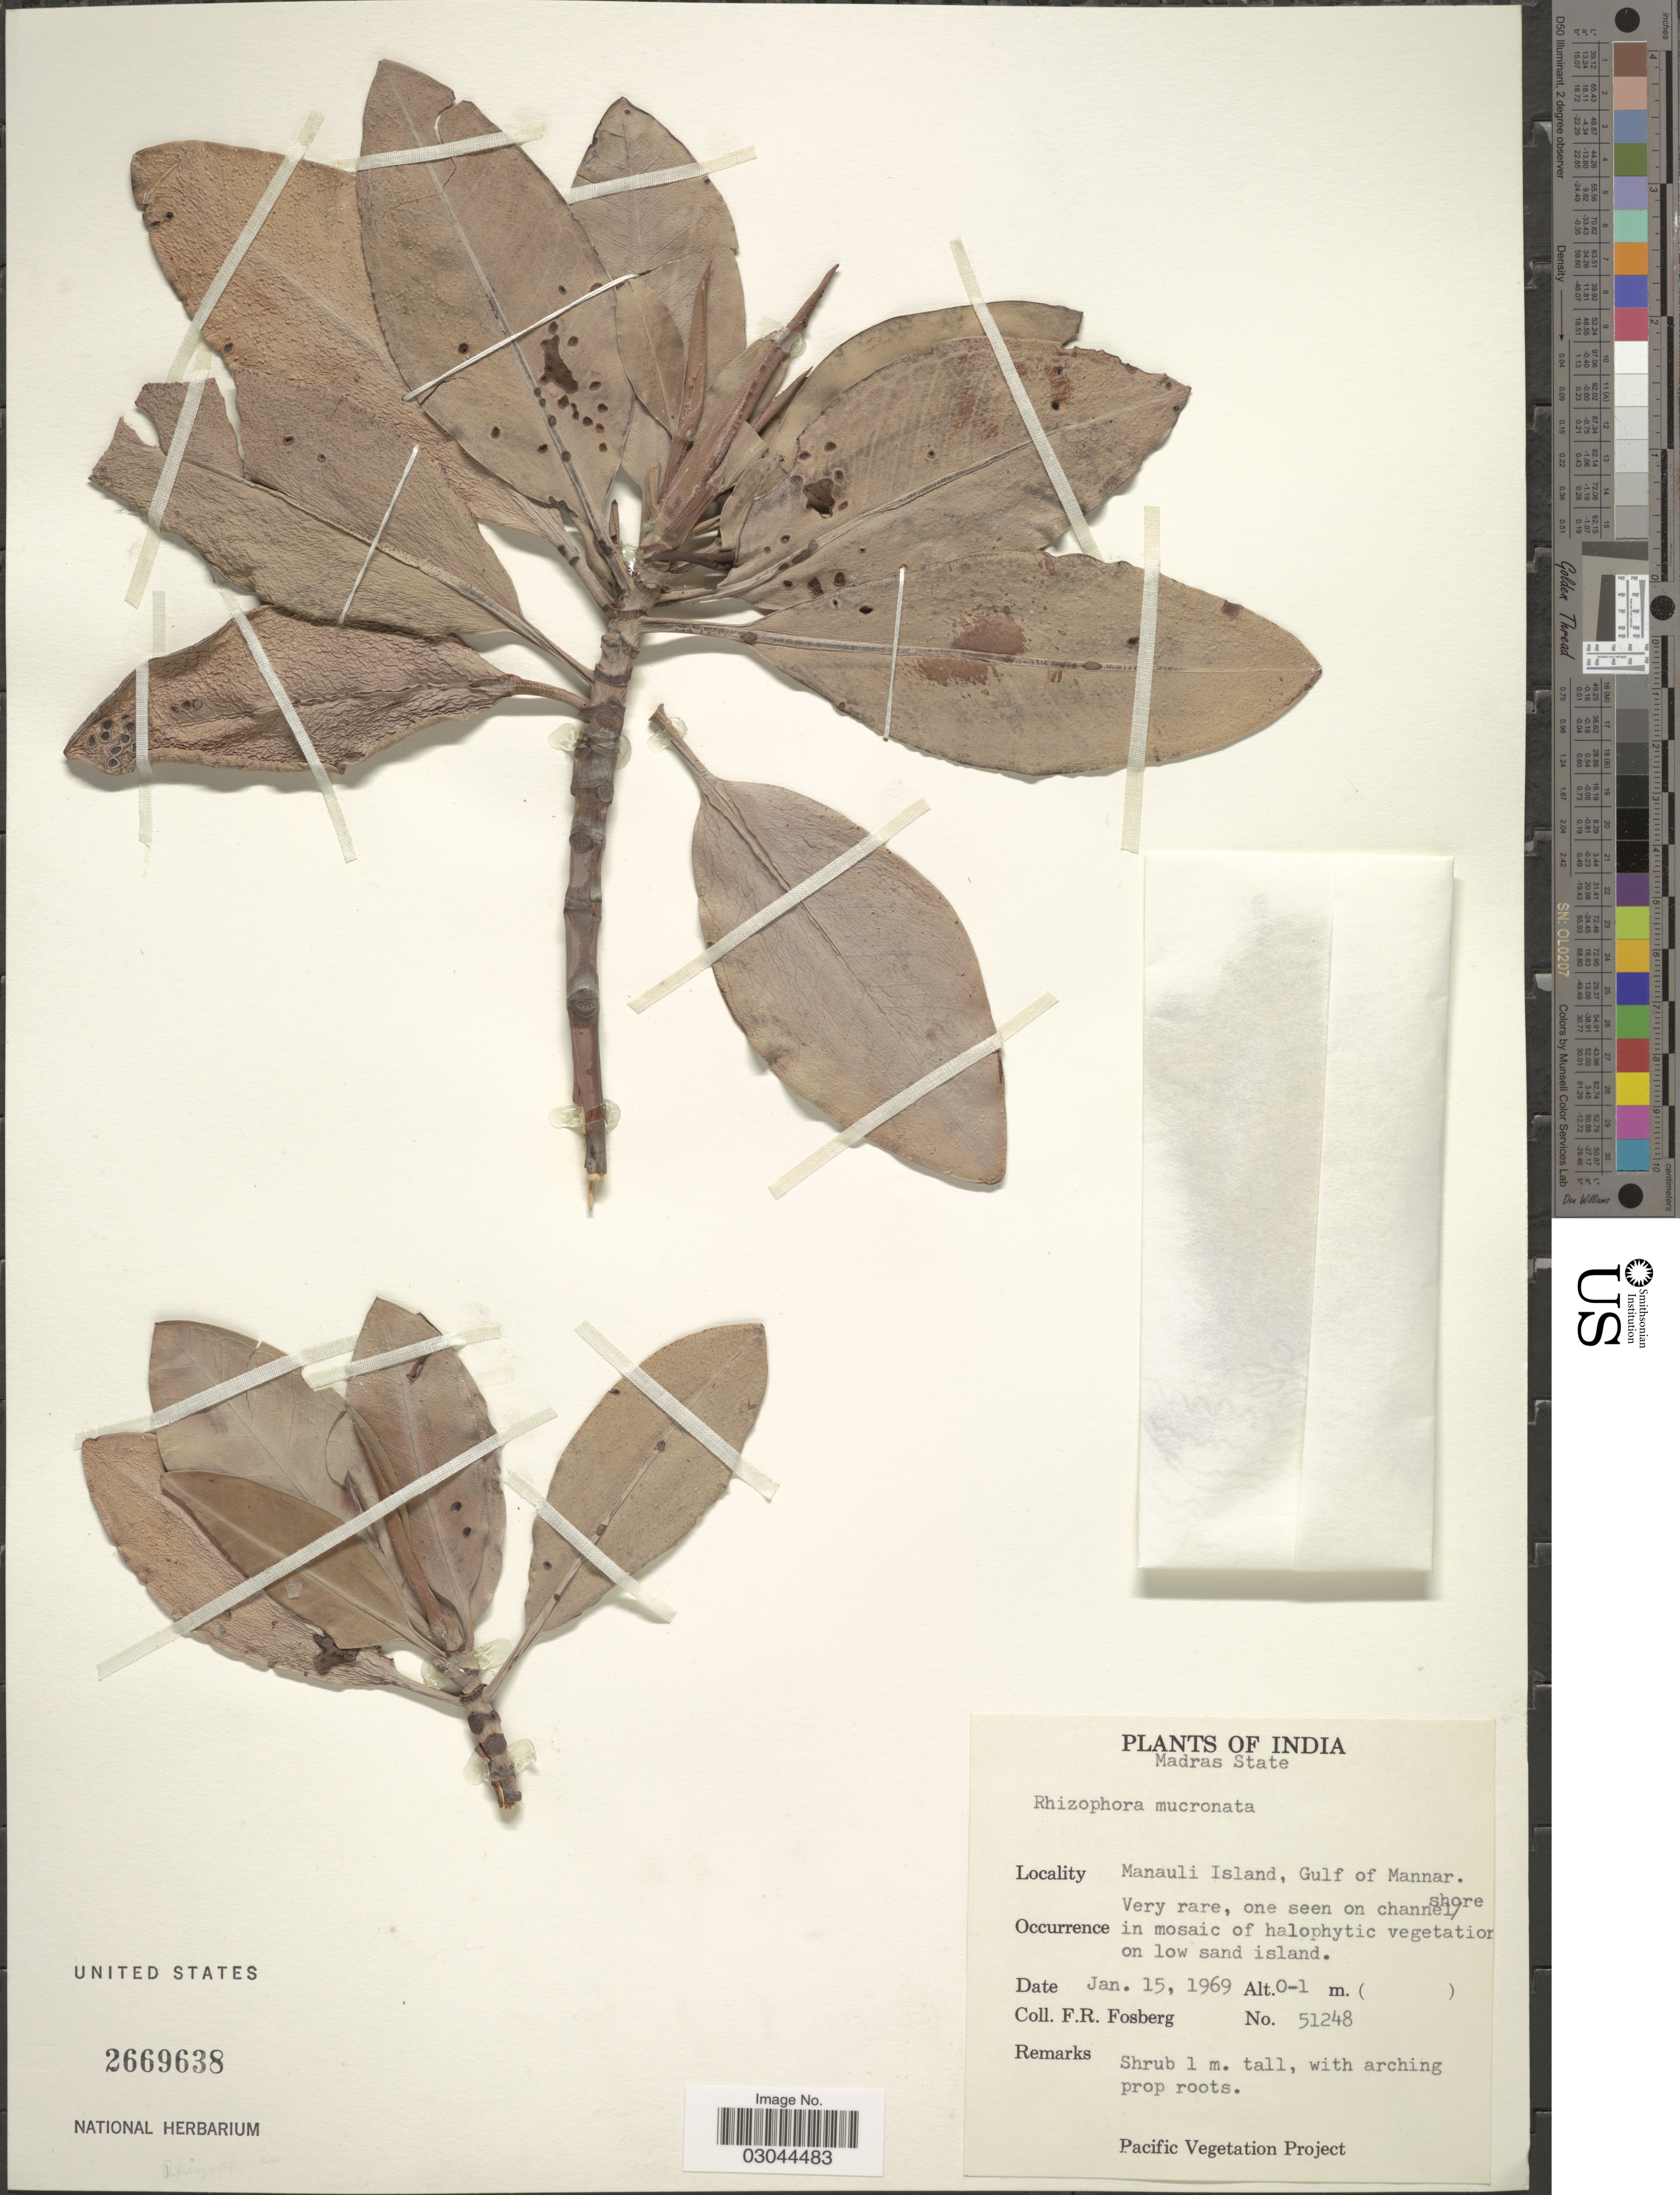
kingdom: Plantae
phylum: Tracheophyta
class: Magnoliopsida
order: Malpighiales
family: Rhizophoraceae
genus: Rhizophora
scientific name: Rhizophora mucronata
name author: Lam.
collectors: F. R. Fosberg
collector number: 51248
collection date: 1969-01-15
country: India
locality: Madras State. Manauli Island, Gulf of Mannar.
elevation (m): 0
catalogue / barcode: US 2669638